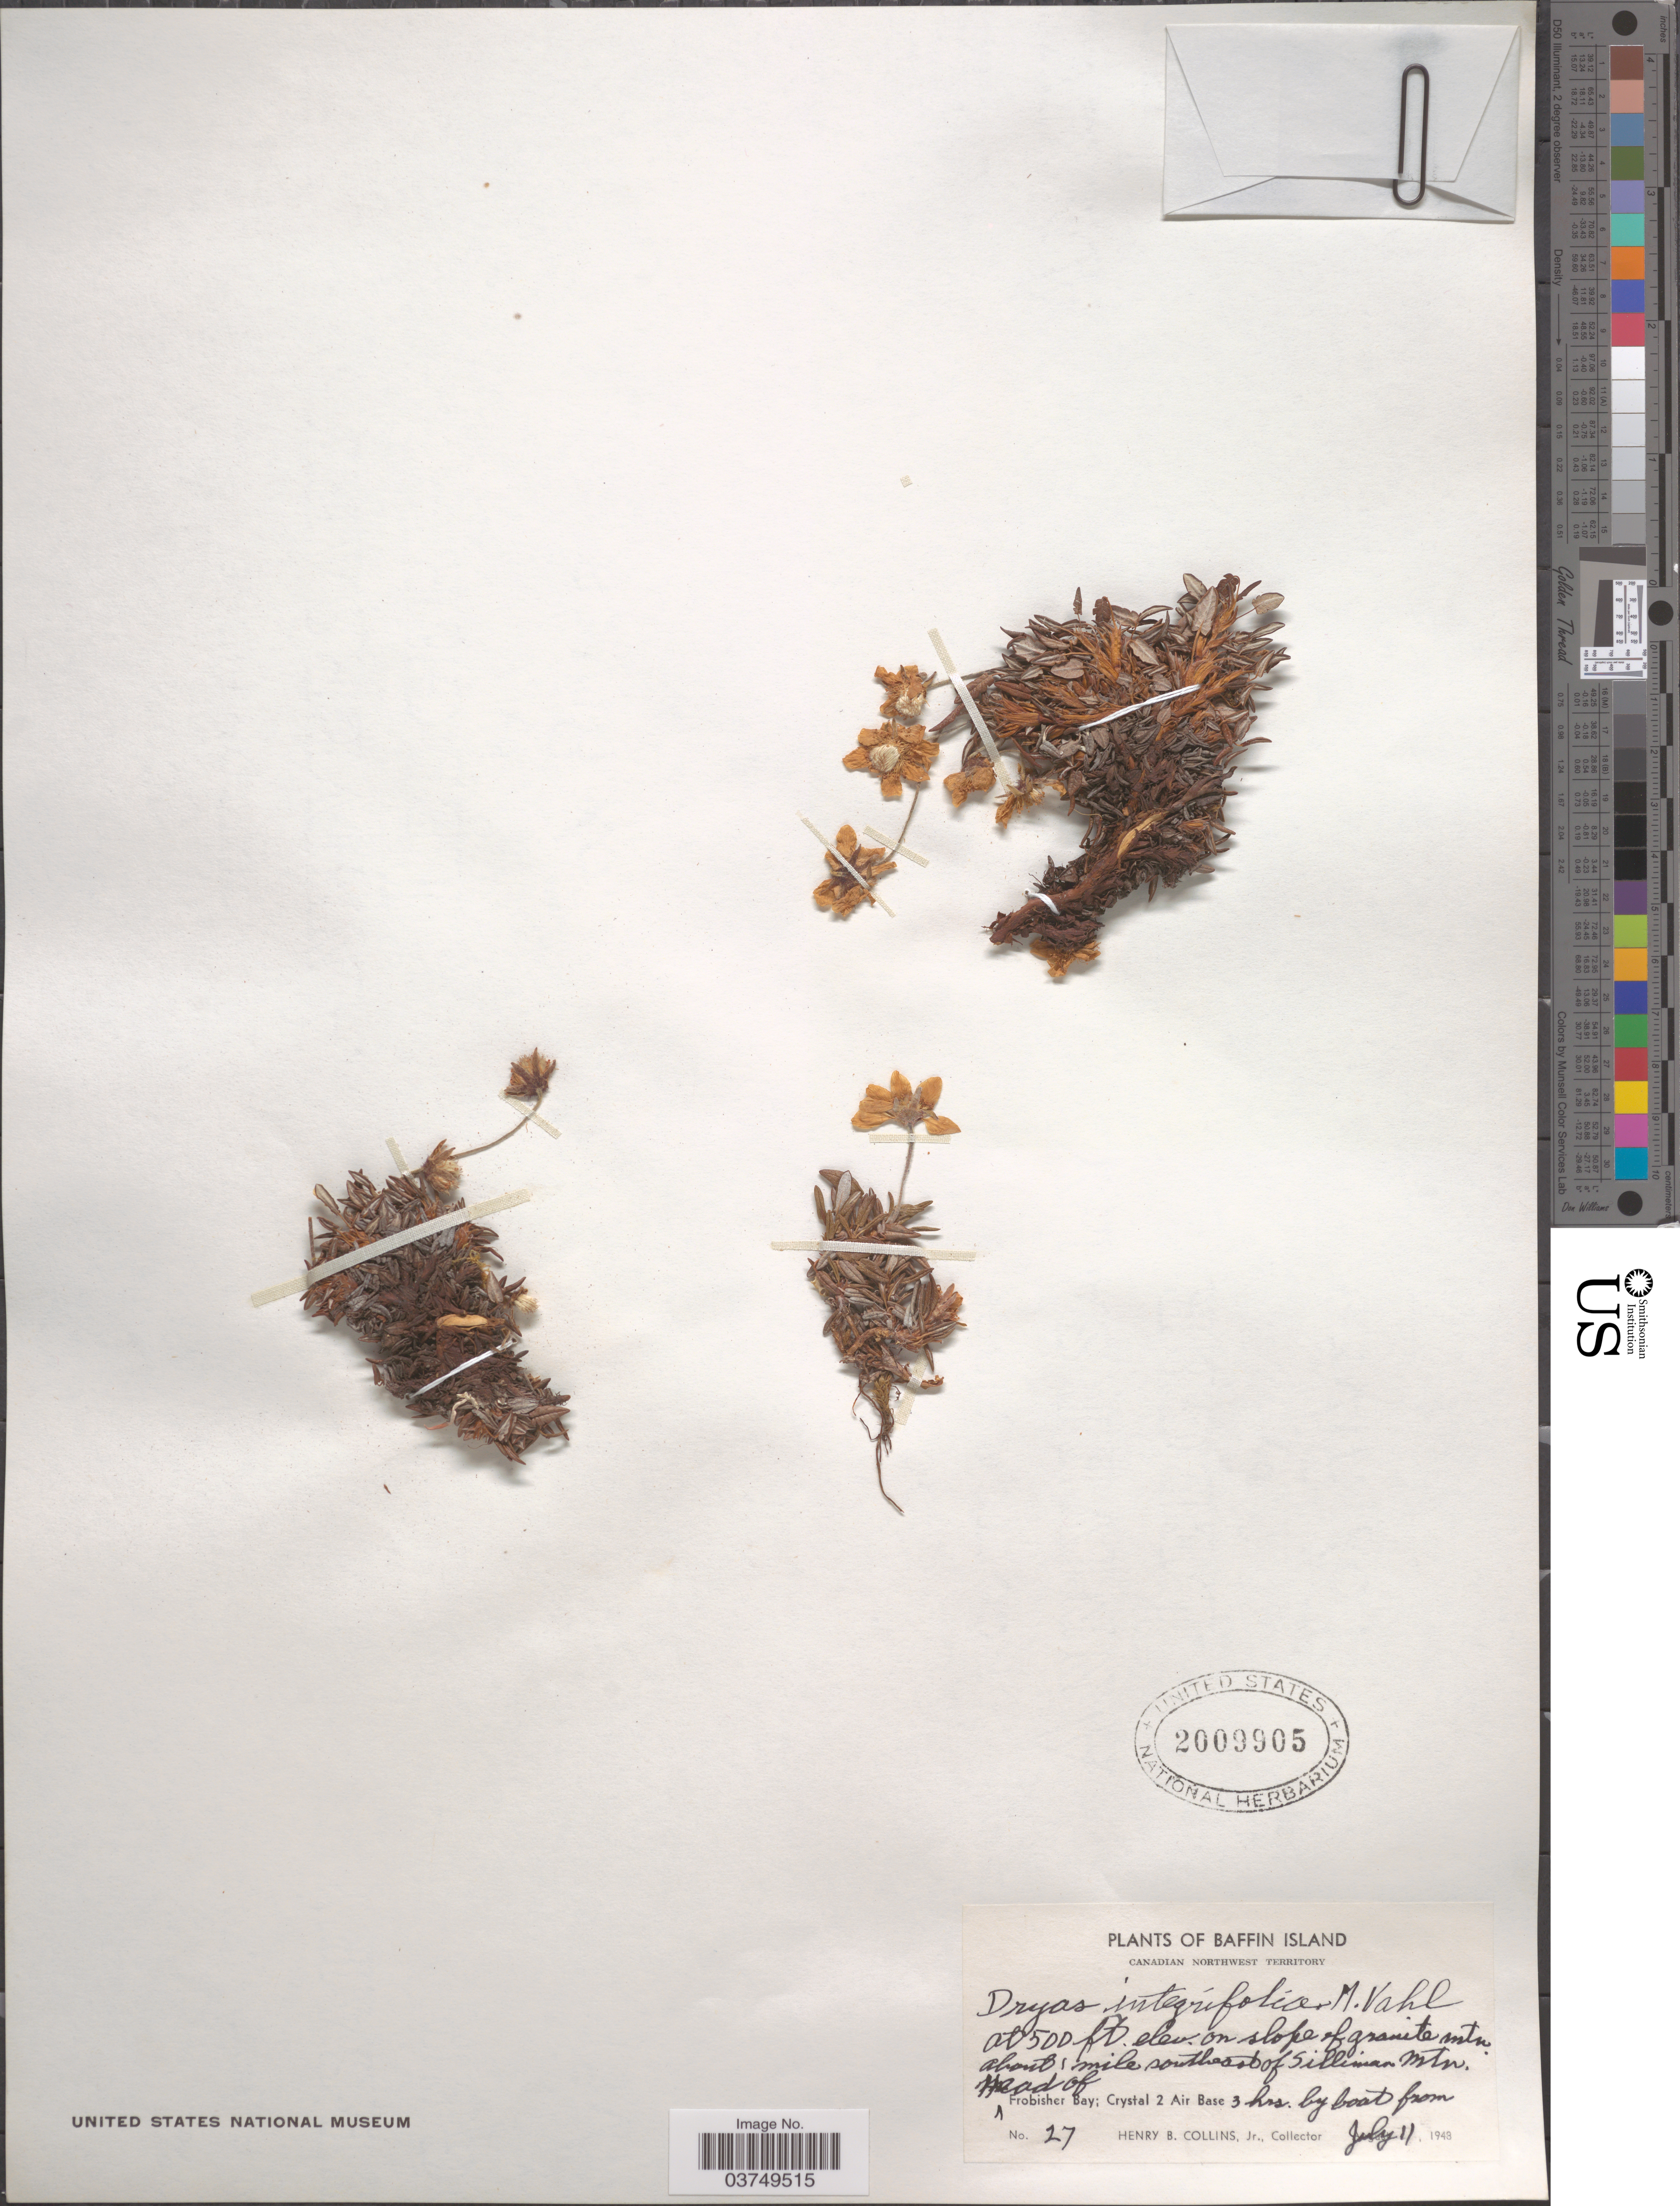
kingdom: Plantae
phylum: Tracheophyta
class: Magnoliopsida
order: Rosales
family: Rosaceae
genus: Dryas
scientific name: Dryas integrifolia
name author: Vahl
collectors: H. Collins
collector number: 27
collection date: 1948-07-11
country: Canada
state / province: Northwest Territories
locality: Baffin Island. On slope of granite mtn about 1 mile southeast of Silliman Mtn. Head of Frobisher Bay; Crystal 2 Air Base 3 hrs. by boat from.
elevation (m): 152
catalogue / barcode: US 2009905